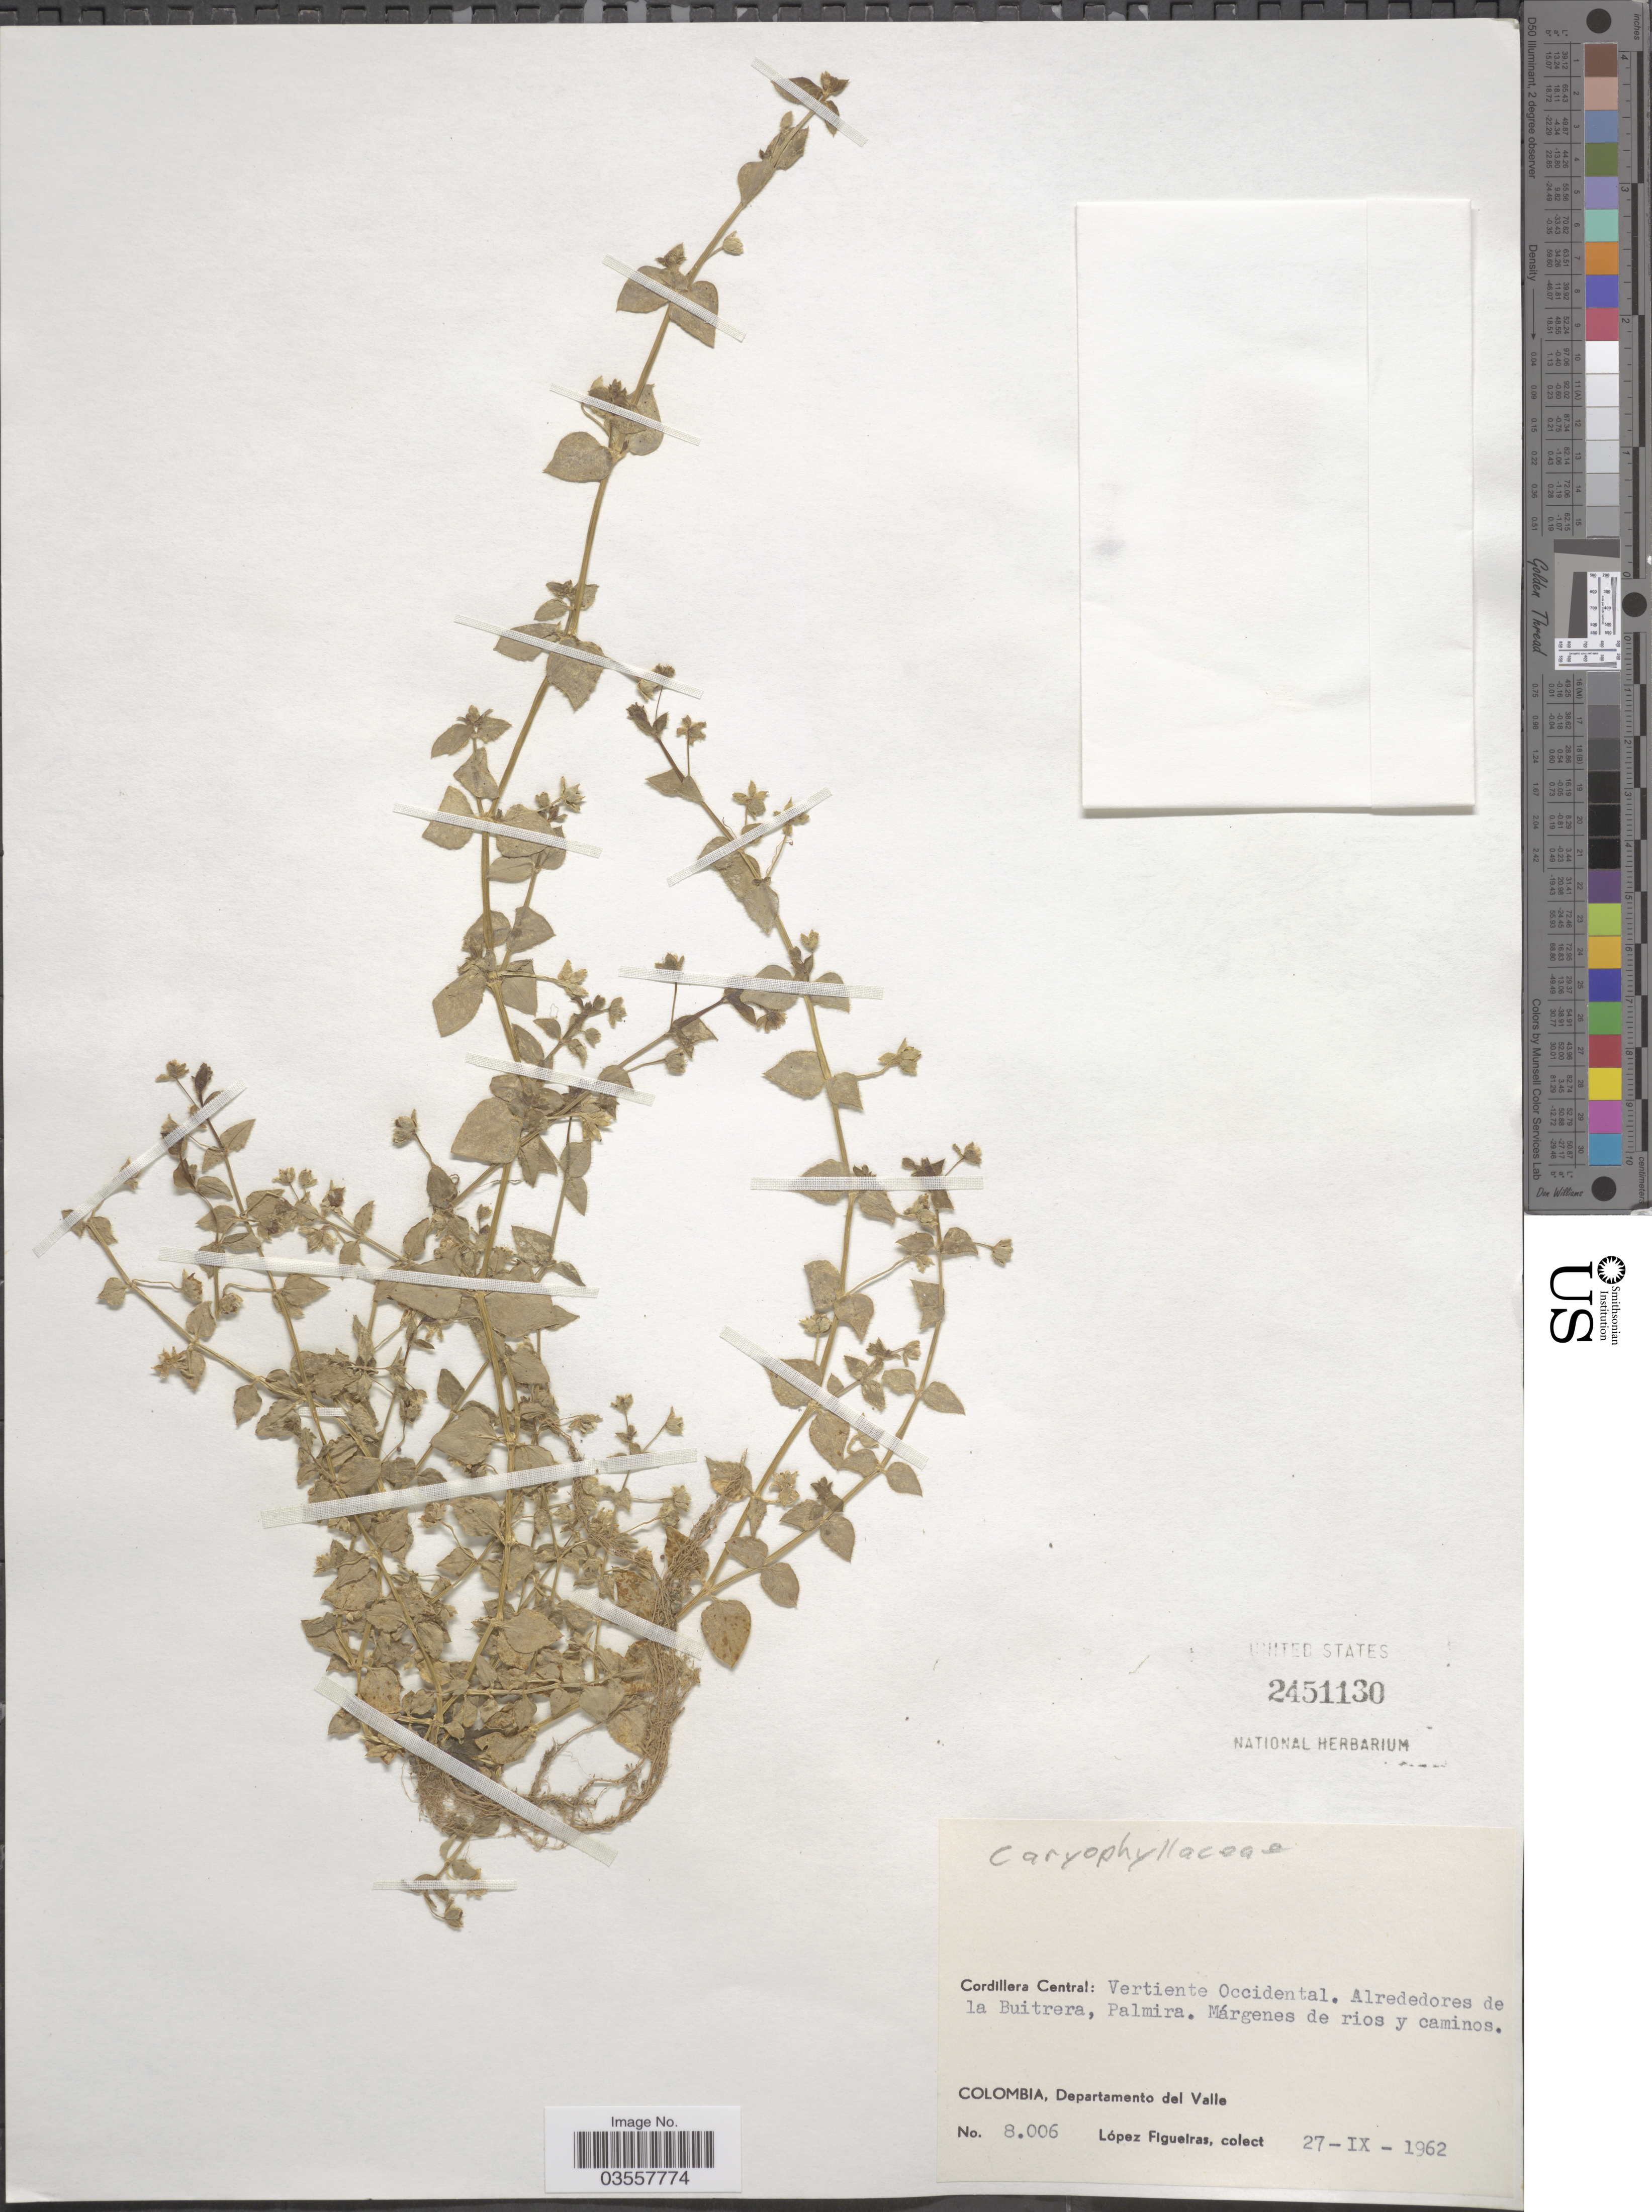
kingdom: Plantae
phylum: Tracheophyta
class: Magnoliopsida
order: Caryophyllales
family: Caryophyllaceae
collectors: M. López Figueiras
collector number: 8006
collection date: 1962-09-27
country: Colombia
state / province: Valle del Cauca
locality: Cordillera Central: Vertiente Occidental. Alrededores de la Buitrera, Palmira. Departamento del Valle.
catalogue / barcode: US 2451130